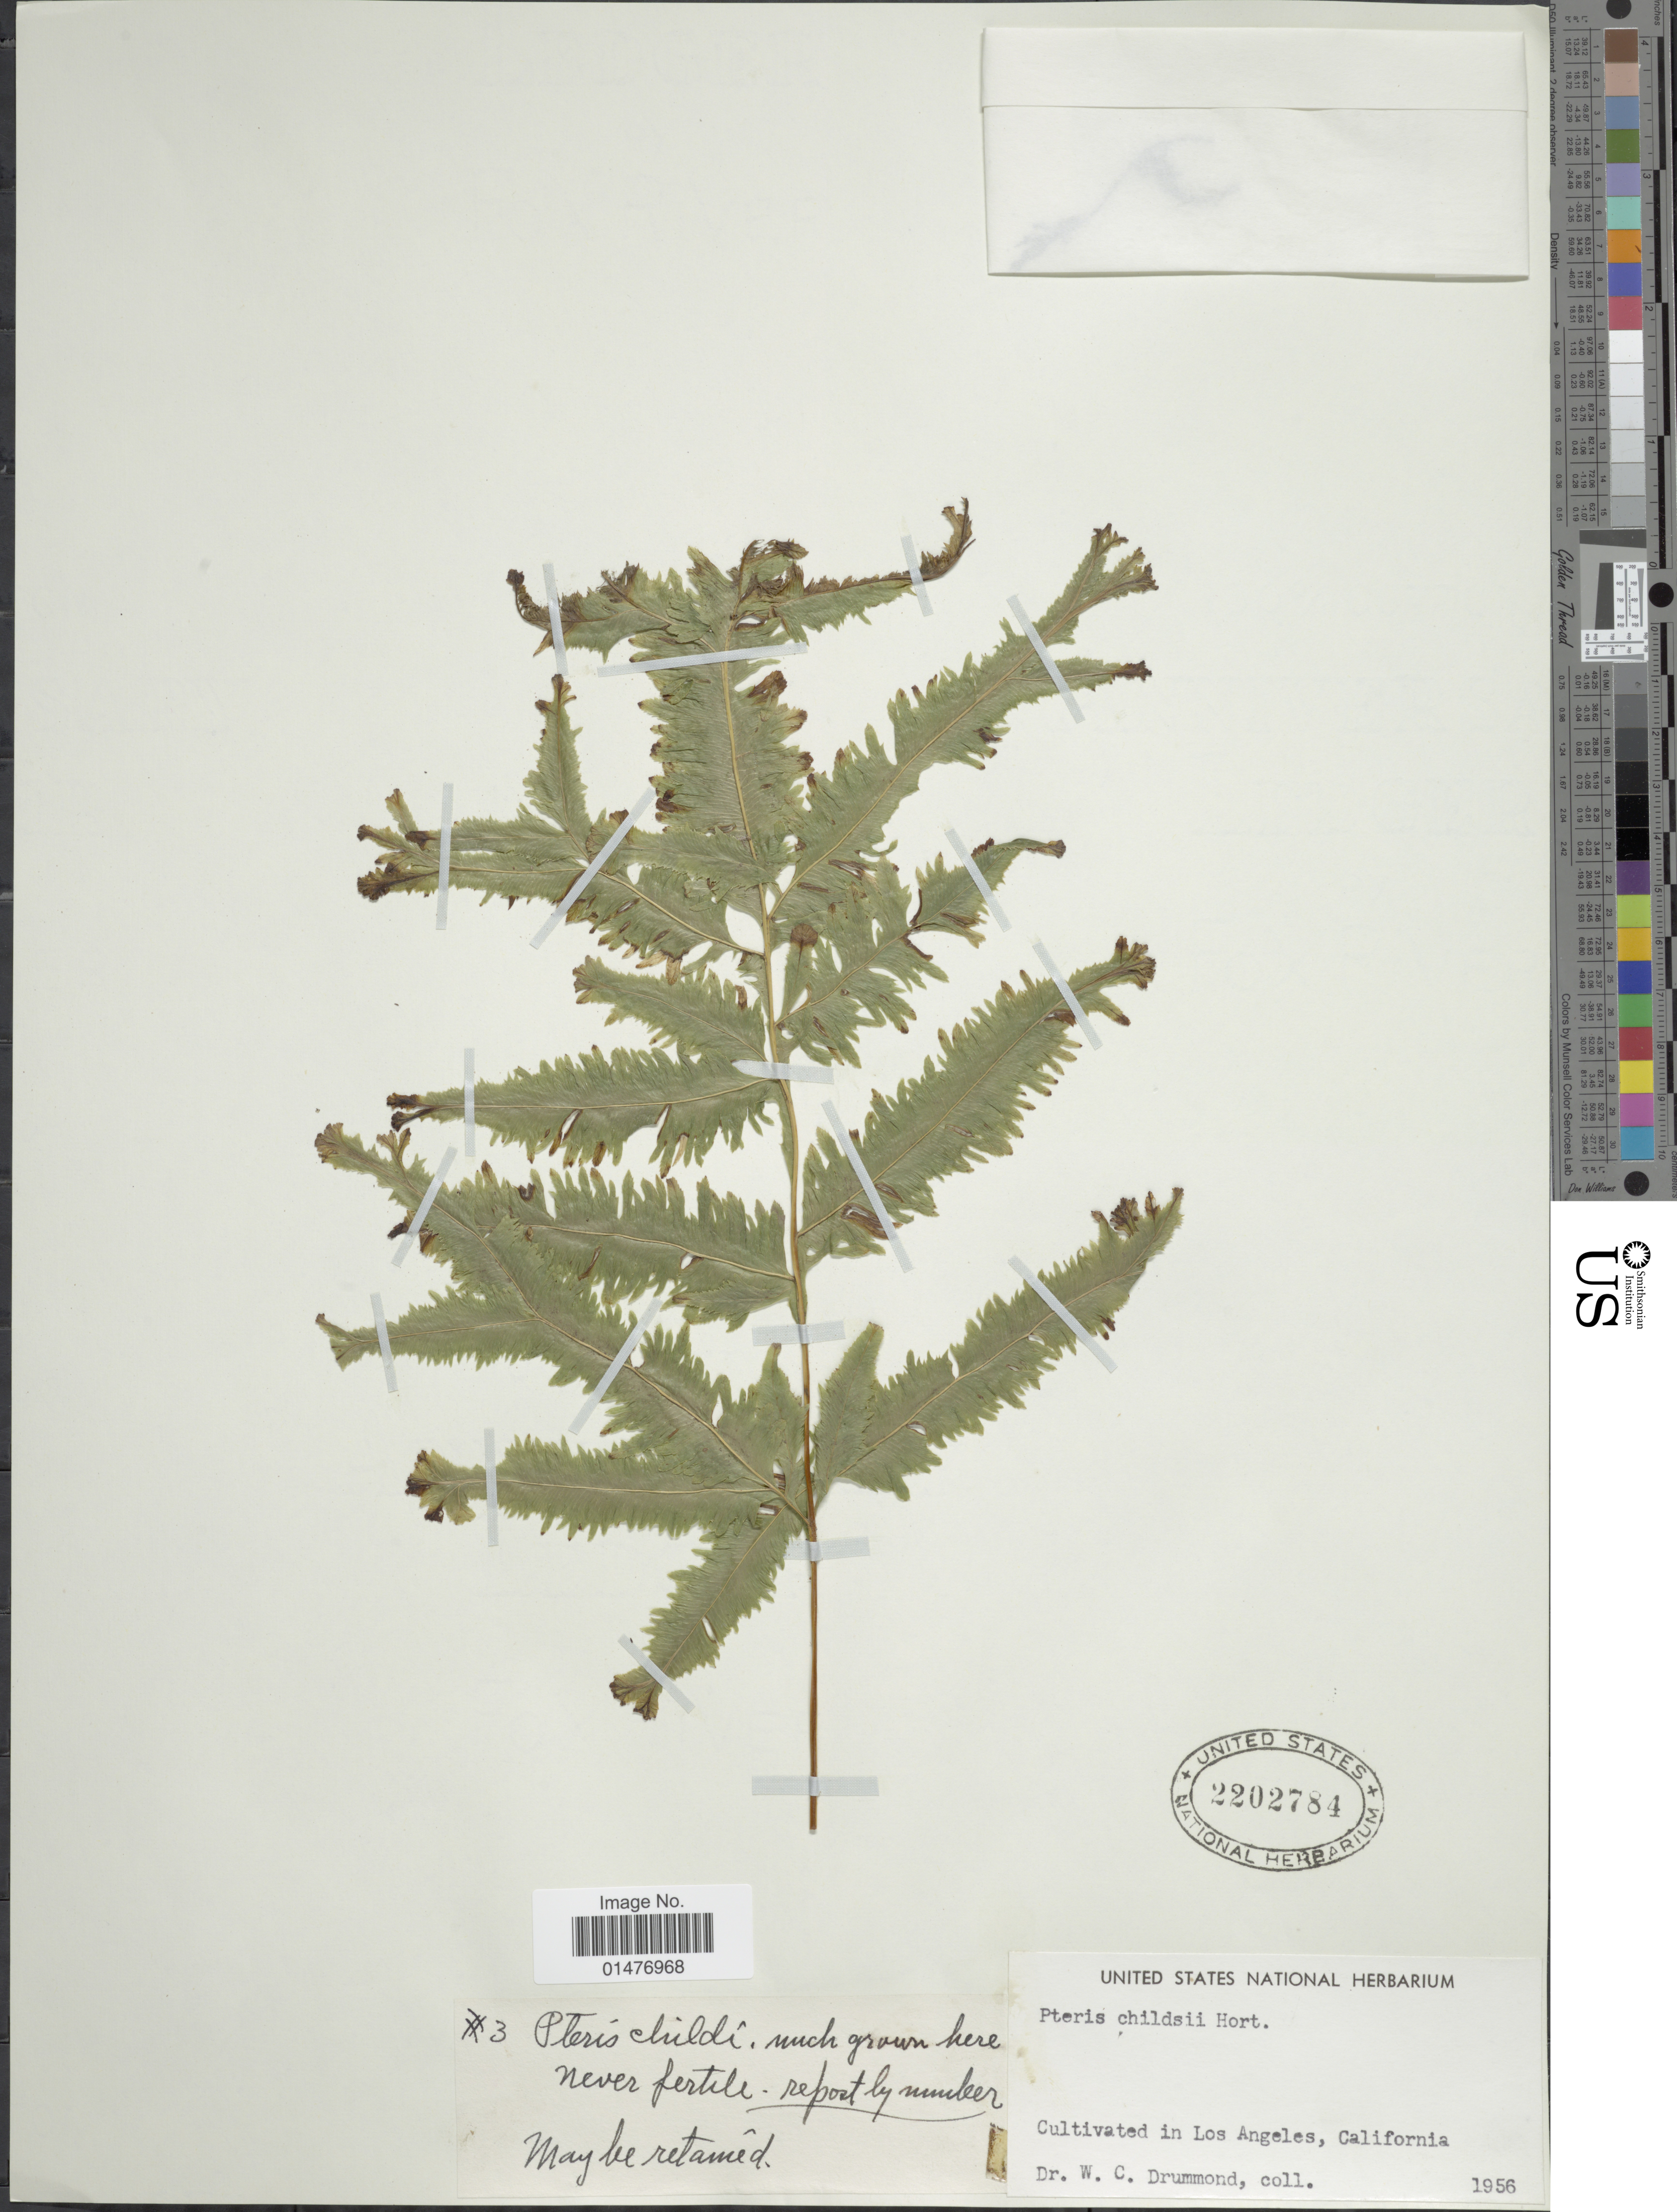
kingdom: Plantae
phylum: Tracheophyta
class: Polypodiopsida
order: Polypodiales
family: Pteridaceae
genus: Pteris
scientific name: Pteris cretica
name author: L.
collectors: W. Drummond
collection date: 1956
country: United States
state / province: California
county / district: Los Angeles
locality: Los Angeles, California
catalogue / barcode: US 2202784